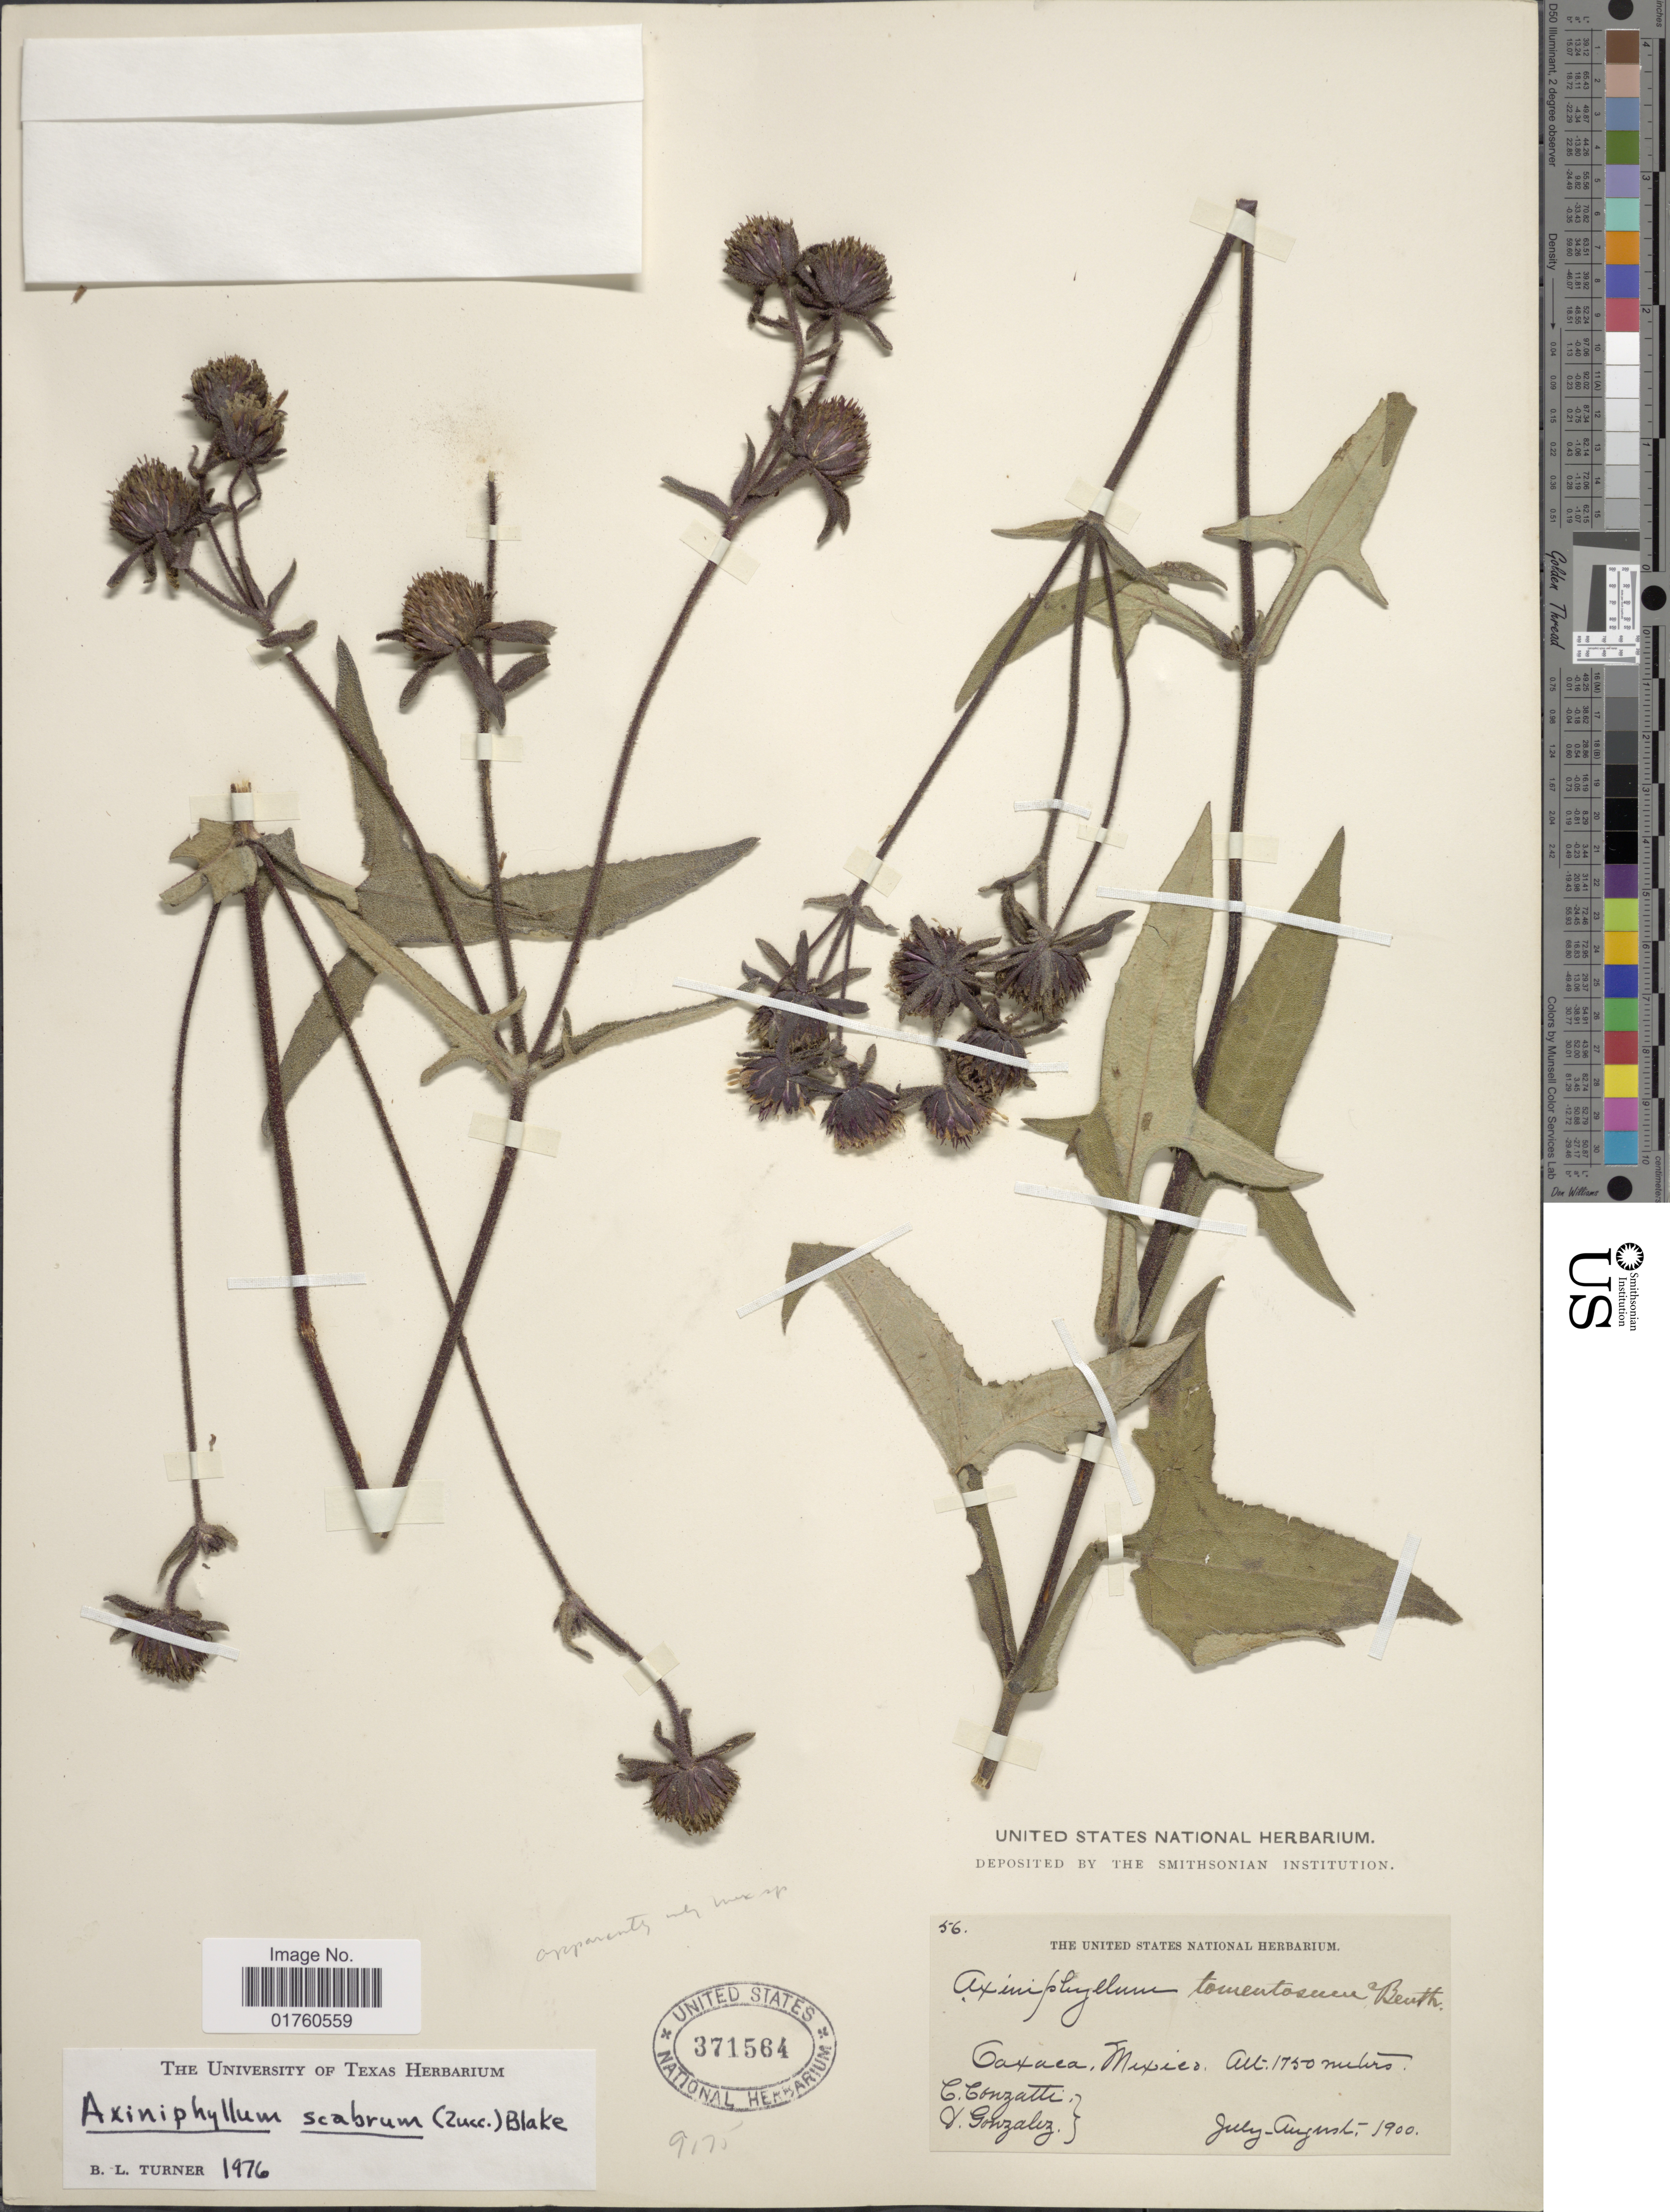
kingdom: Plantae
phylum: Tracheophyta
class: Magnoliopsida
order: Asterales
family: Asteraceae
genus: Axiniphyllum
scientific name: Axiniphyllum scabbrum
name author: (Zucc.) Blake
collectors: C. Conzatti & V. Gonzalez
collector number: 56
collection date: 1900-07/1900-08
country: Mexico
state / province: Oaxaca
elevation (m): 1750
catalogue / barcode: US 371564